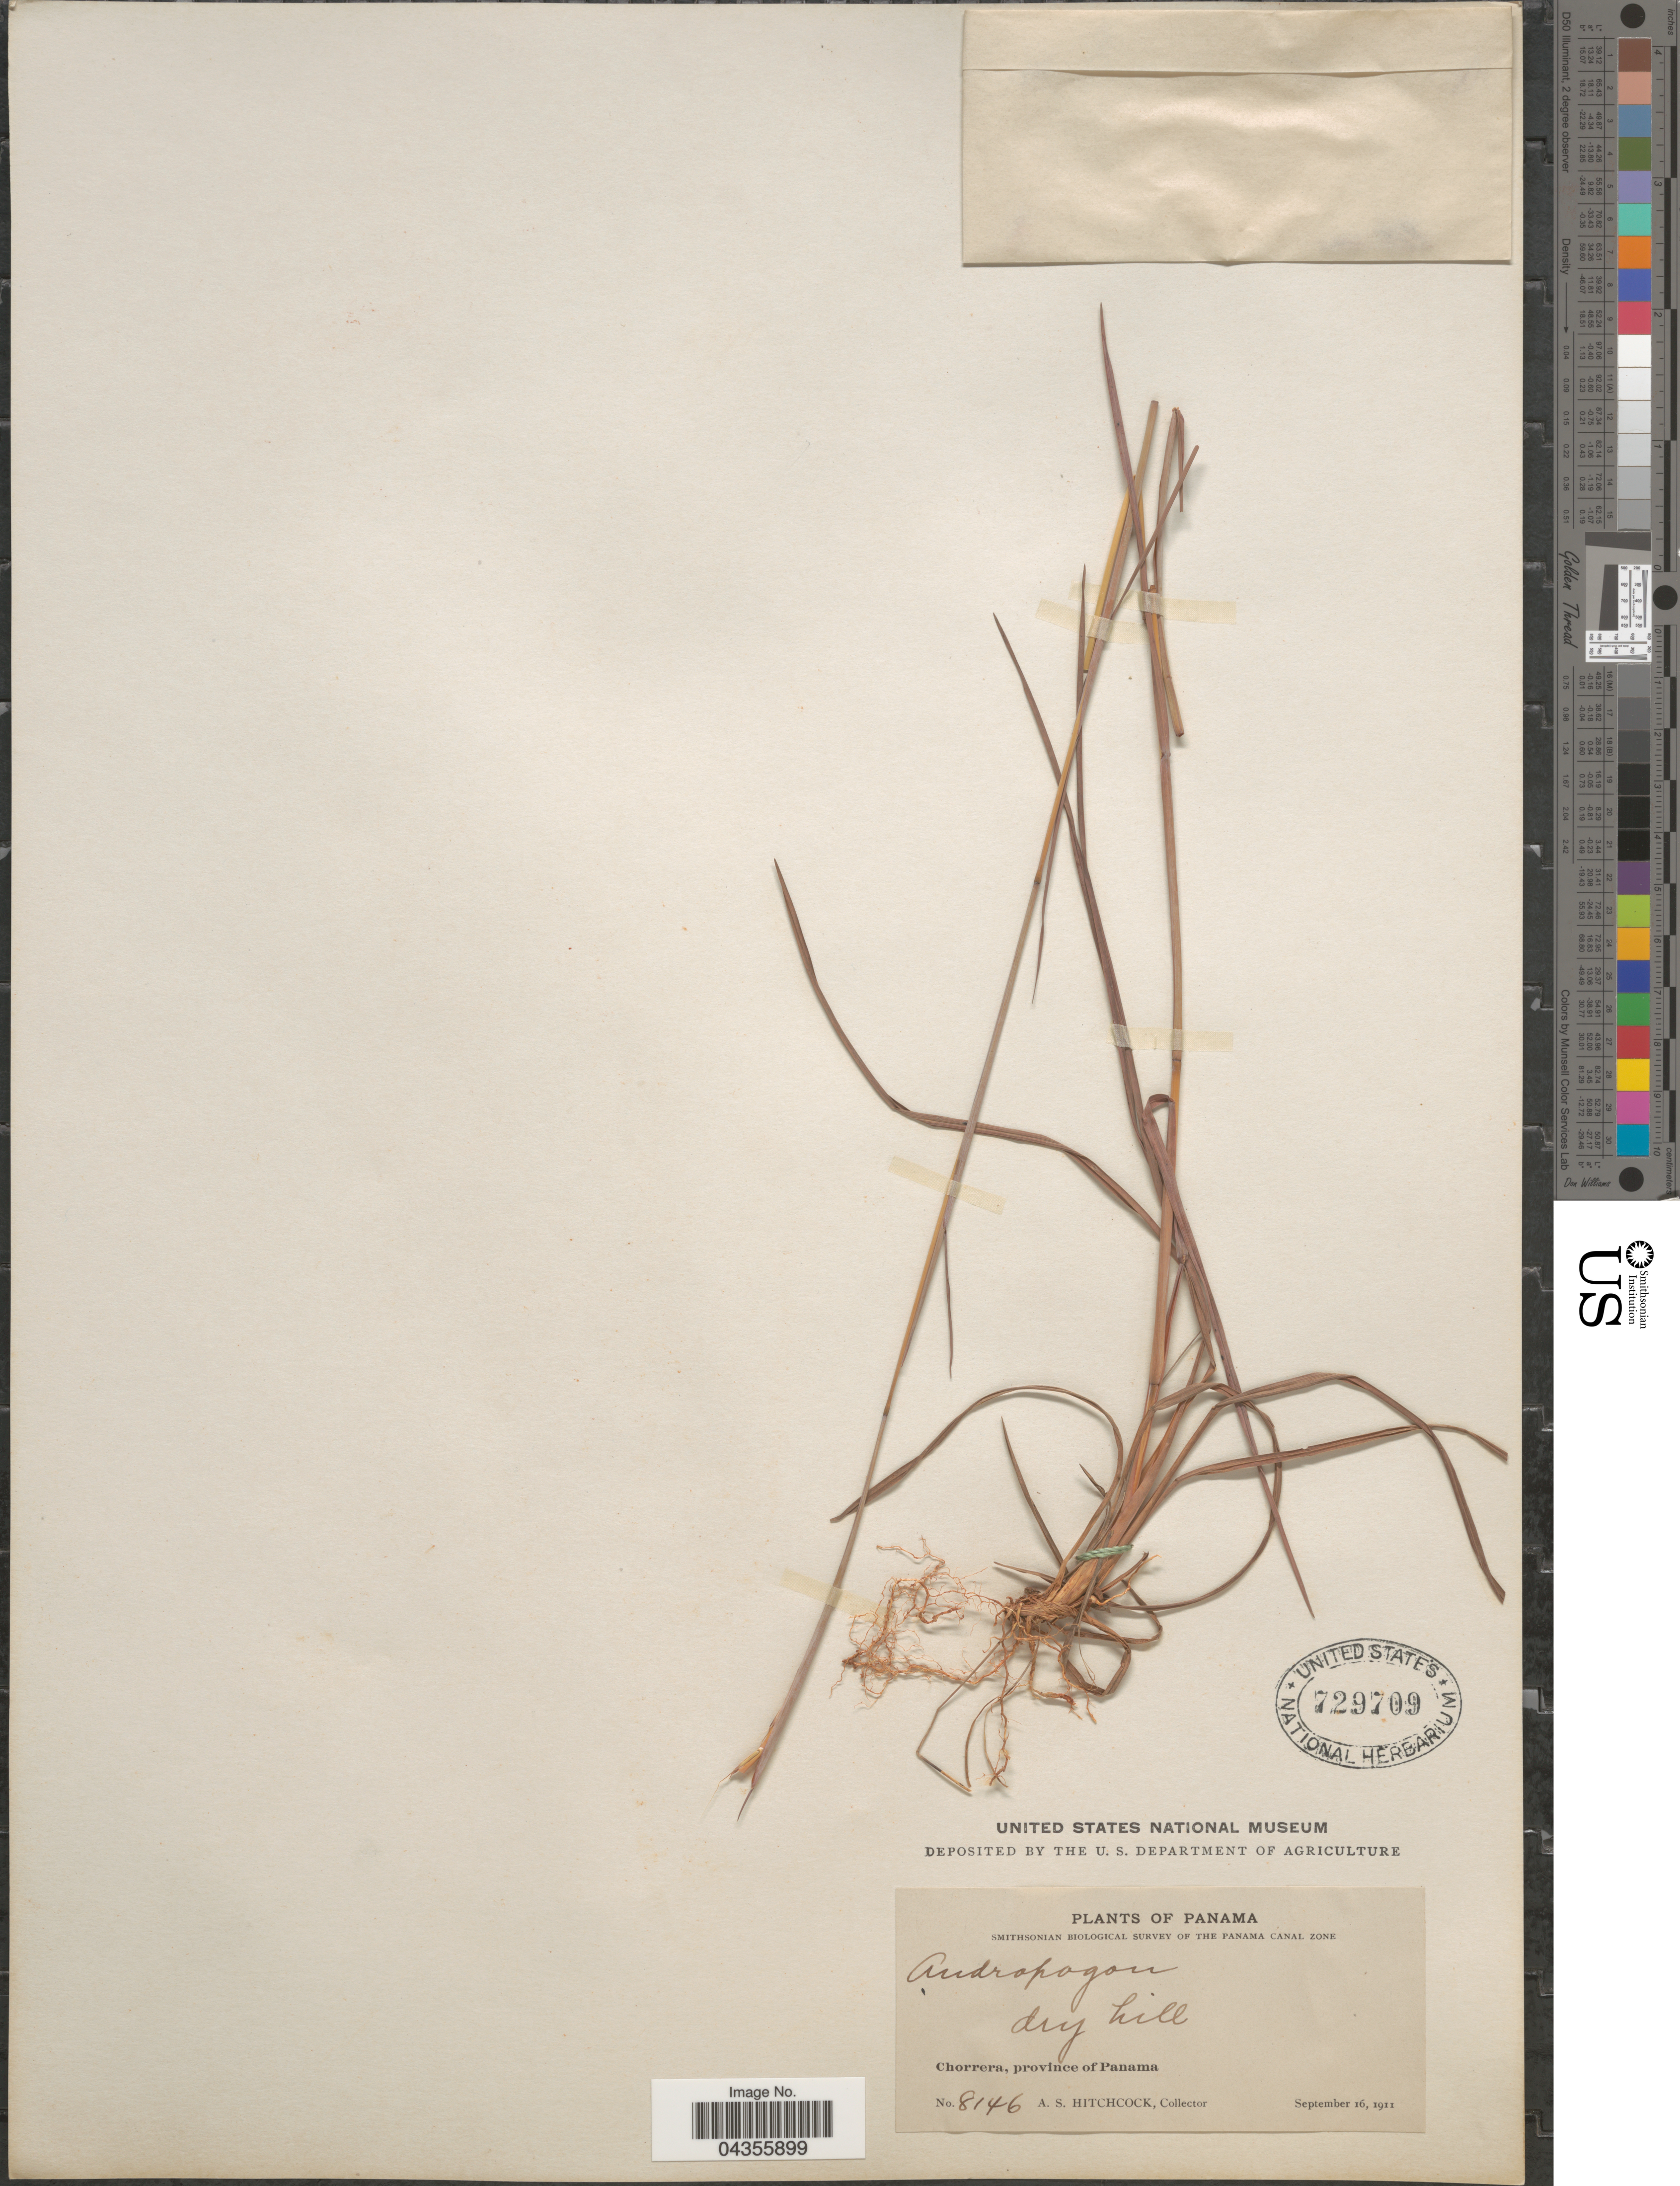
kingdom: Plantae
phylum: Tracheophyta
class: Liliopsida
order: Poales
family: Poaceae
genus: Schizachyrium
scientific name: Schizachyrium sanguineum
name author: (Retz.) Alston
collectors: A. S. Hitchcock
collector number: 8146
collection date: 1911-09-16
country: Panama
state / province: Panamá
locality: Smithsonian Biological Survey of the Panama Canal Zone. Chorrera.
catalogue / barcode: US 729709